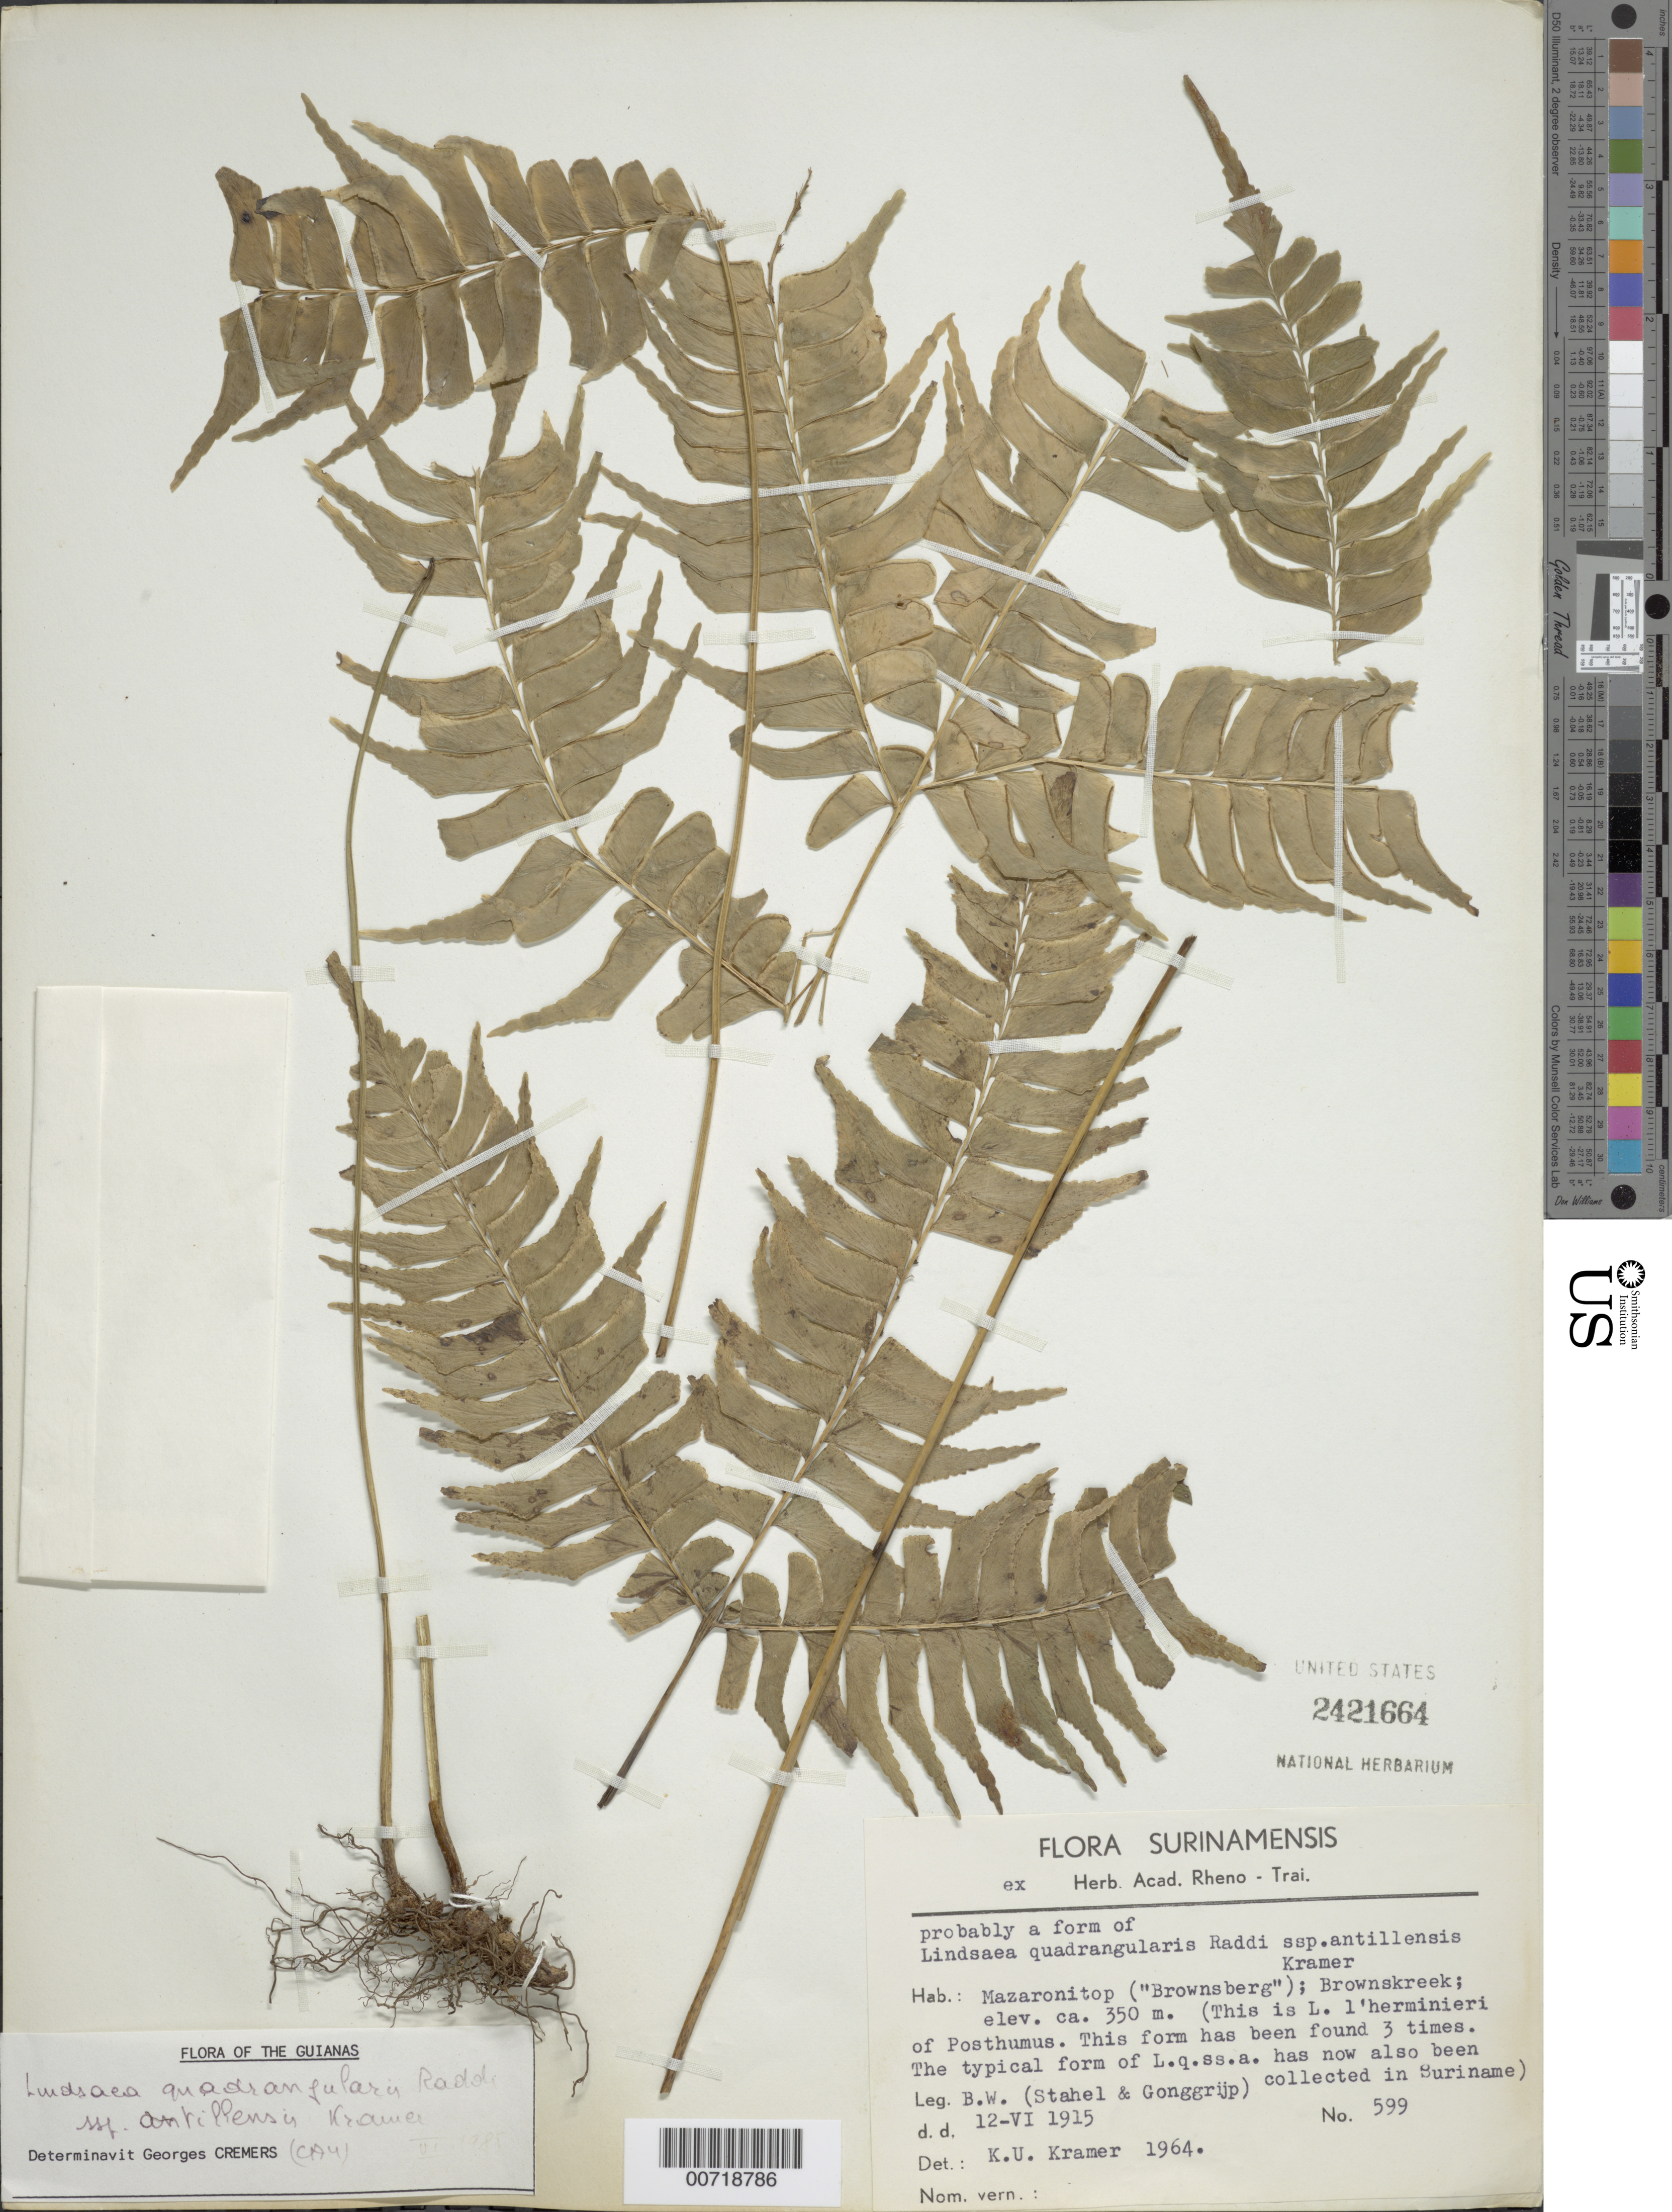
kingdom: Plantae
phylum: Tracheophyta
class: Polypodiopsida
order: Polypodiales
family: Lindsaeaceae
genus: Lindsaea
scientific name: Lindsaea quadrangularis subsp. antillensis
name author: K.U. Kramer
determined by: Cremers, Georges A.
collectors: Collector illegible, G. Stahel & -. Gonggrijp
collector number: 599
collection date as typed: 12-Jun-15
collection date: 1915-06-12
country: Suriname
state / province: Brokopondo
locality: Mazaronitop (Brownsberg), Brownskreek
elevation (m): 350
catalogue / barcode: US 2421664